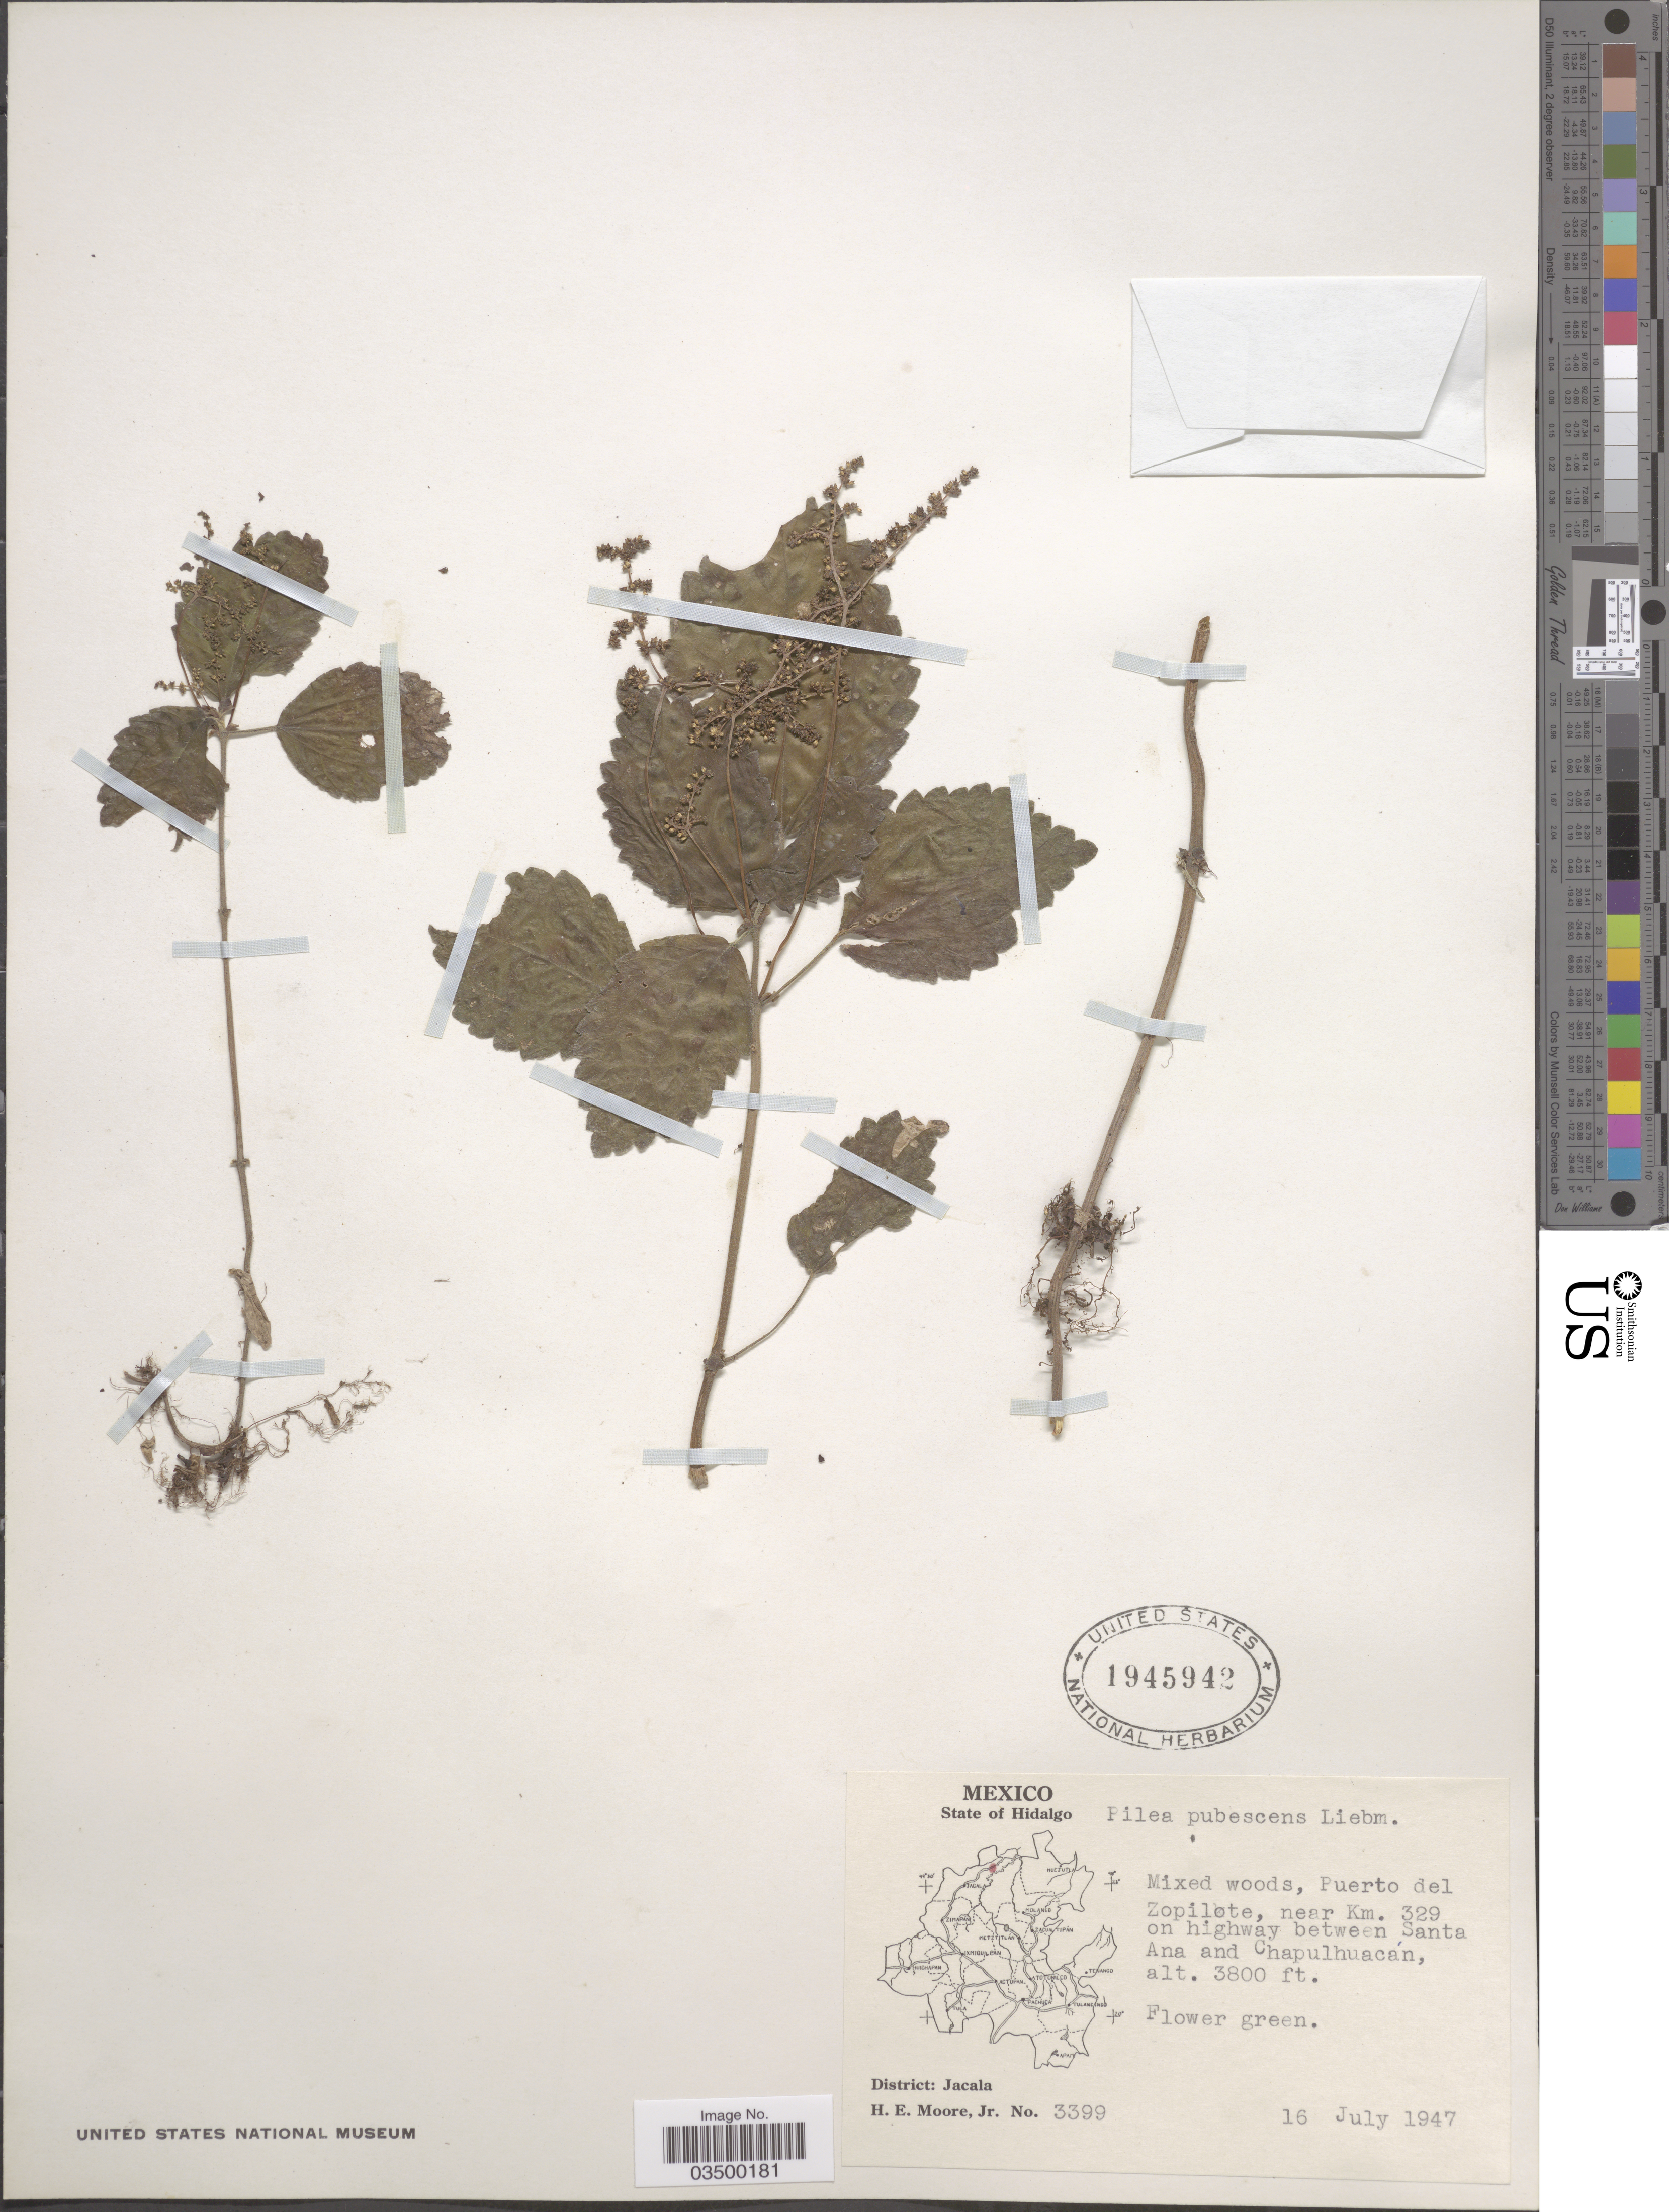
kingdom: Plantae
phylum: Tracheophyta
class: Magnoliopsida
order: Rosales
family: Urticaceae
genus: Pilea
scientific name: Pilea pubescens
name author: Liebm.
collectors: H. Moore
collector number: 3399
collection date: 1947-07-16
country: Mexico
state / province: Hidalgo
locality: Puerto del Zopilote, near Km. 329 on highway between Santa Ana and Chapulhuacán. District Jacala.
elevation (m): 1158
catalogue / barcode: US 1945942